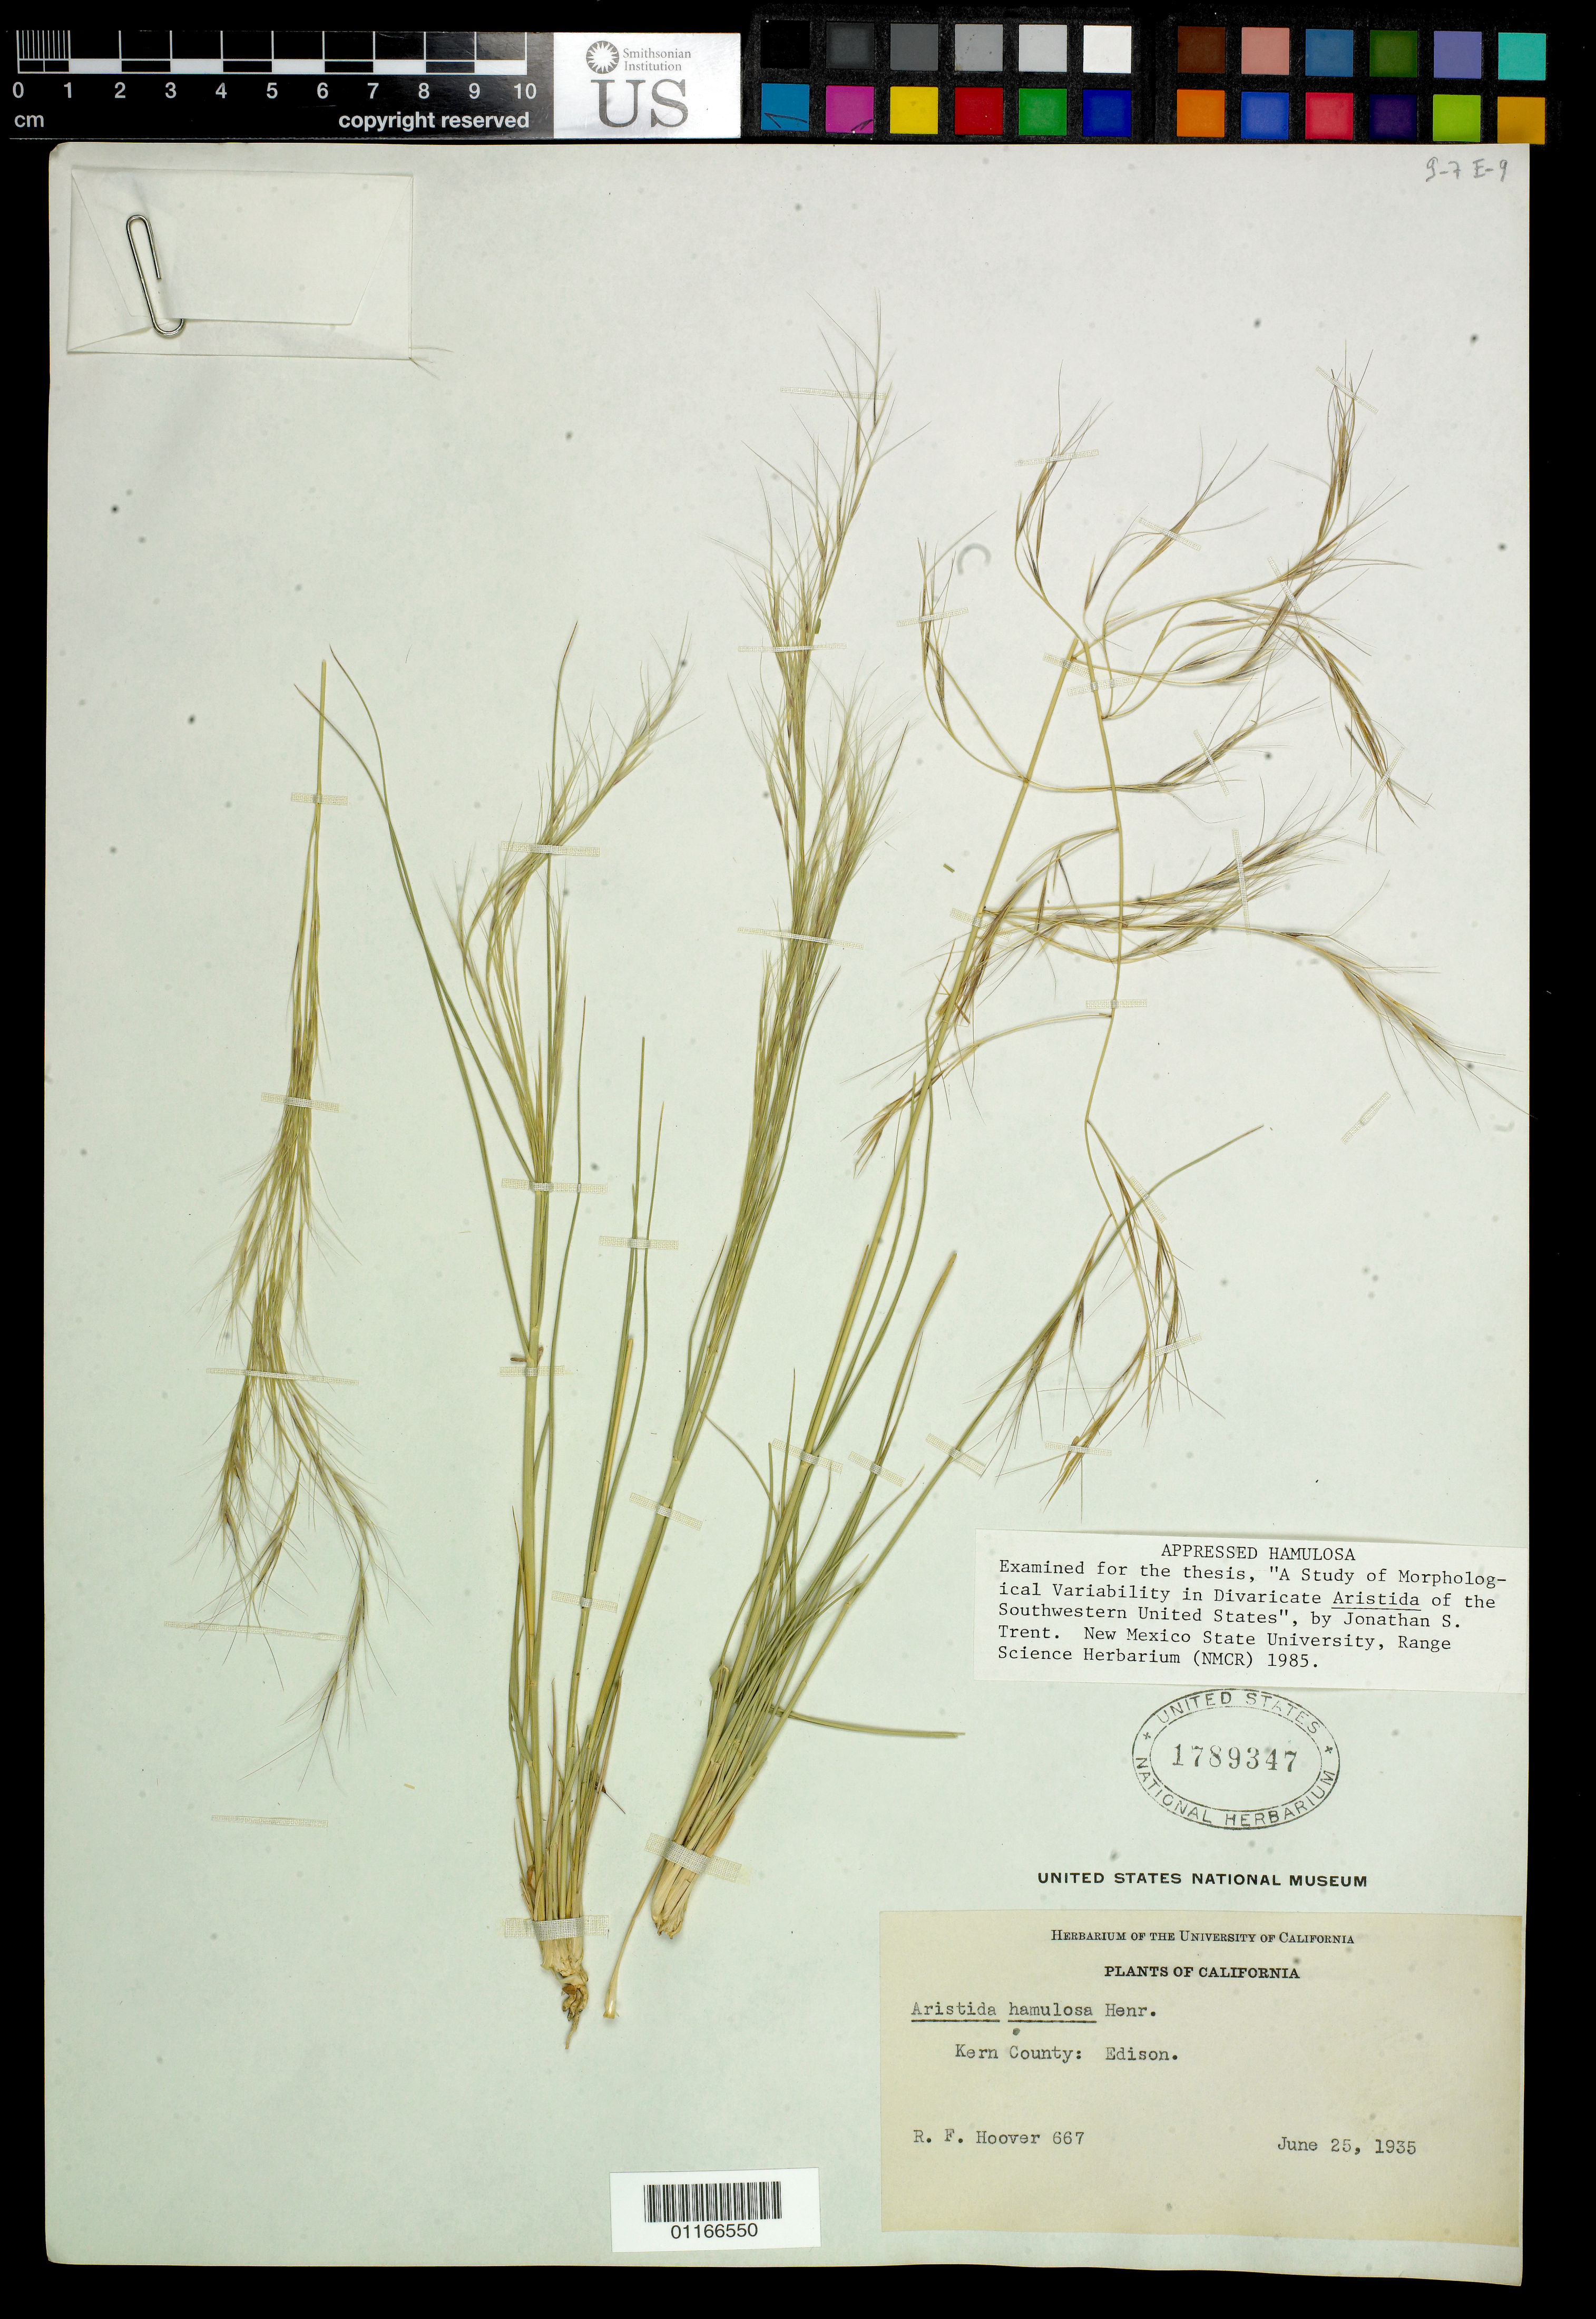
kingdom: Plantae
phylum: Tracheophyta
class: Liliopsida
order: Poales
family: Poaceae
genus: Aristida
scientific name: Aristida hamulosa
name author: Henr.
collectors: R. F. Hoover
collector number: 667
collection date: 1935-06-25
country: United States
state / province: California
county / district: Kern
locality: Edison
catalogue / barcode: US 1789347